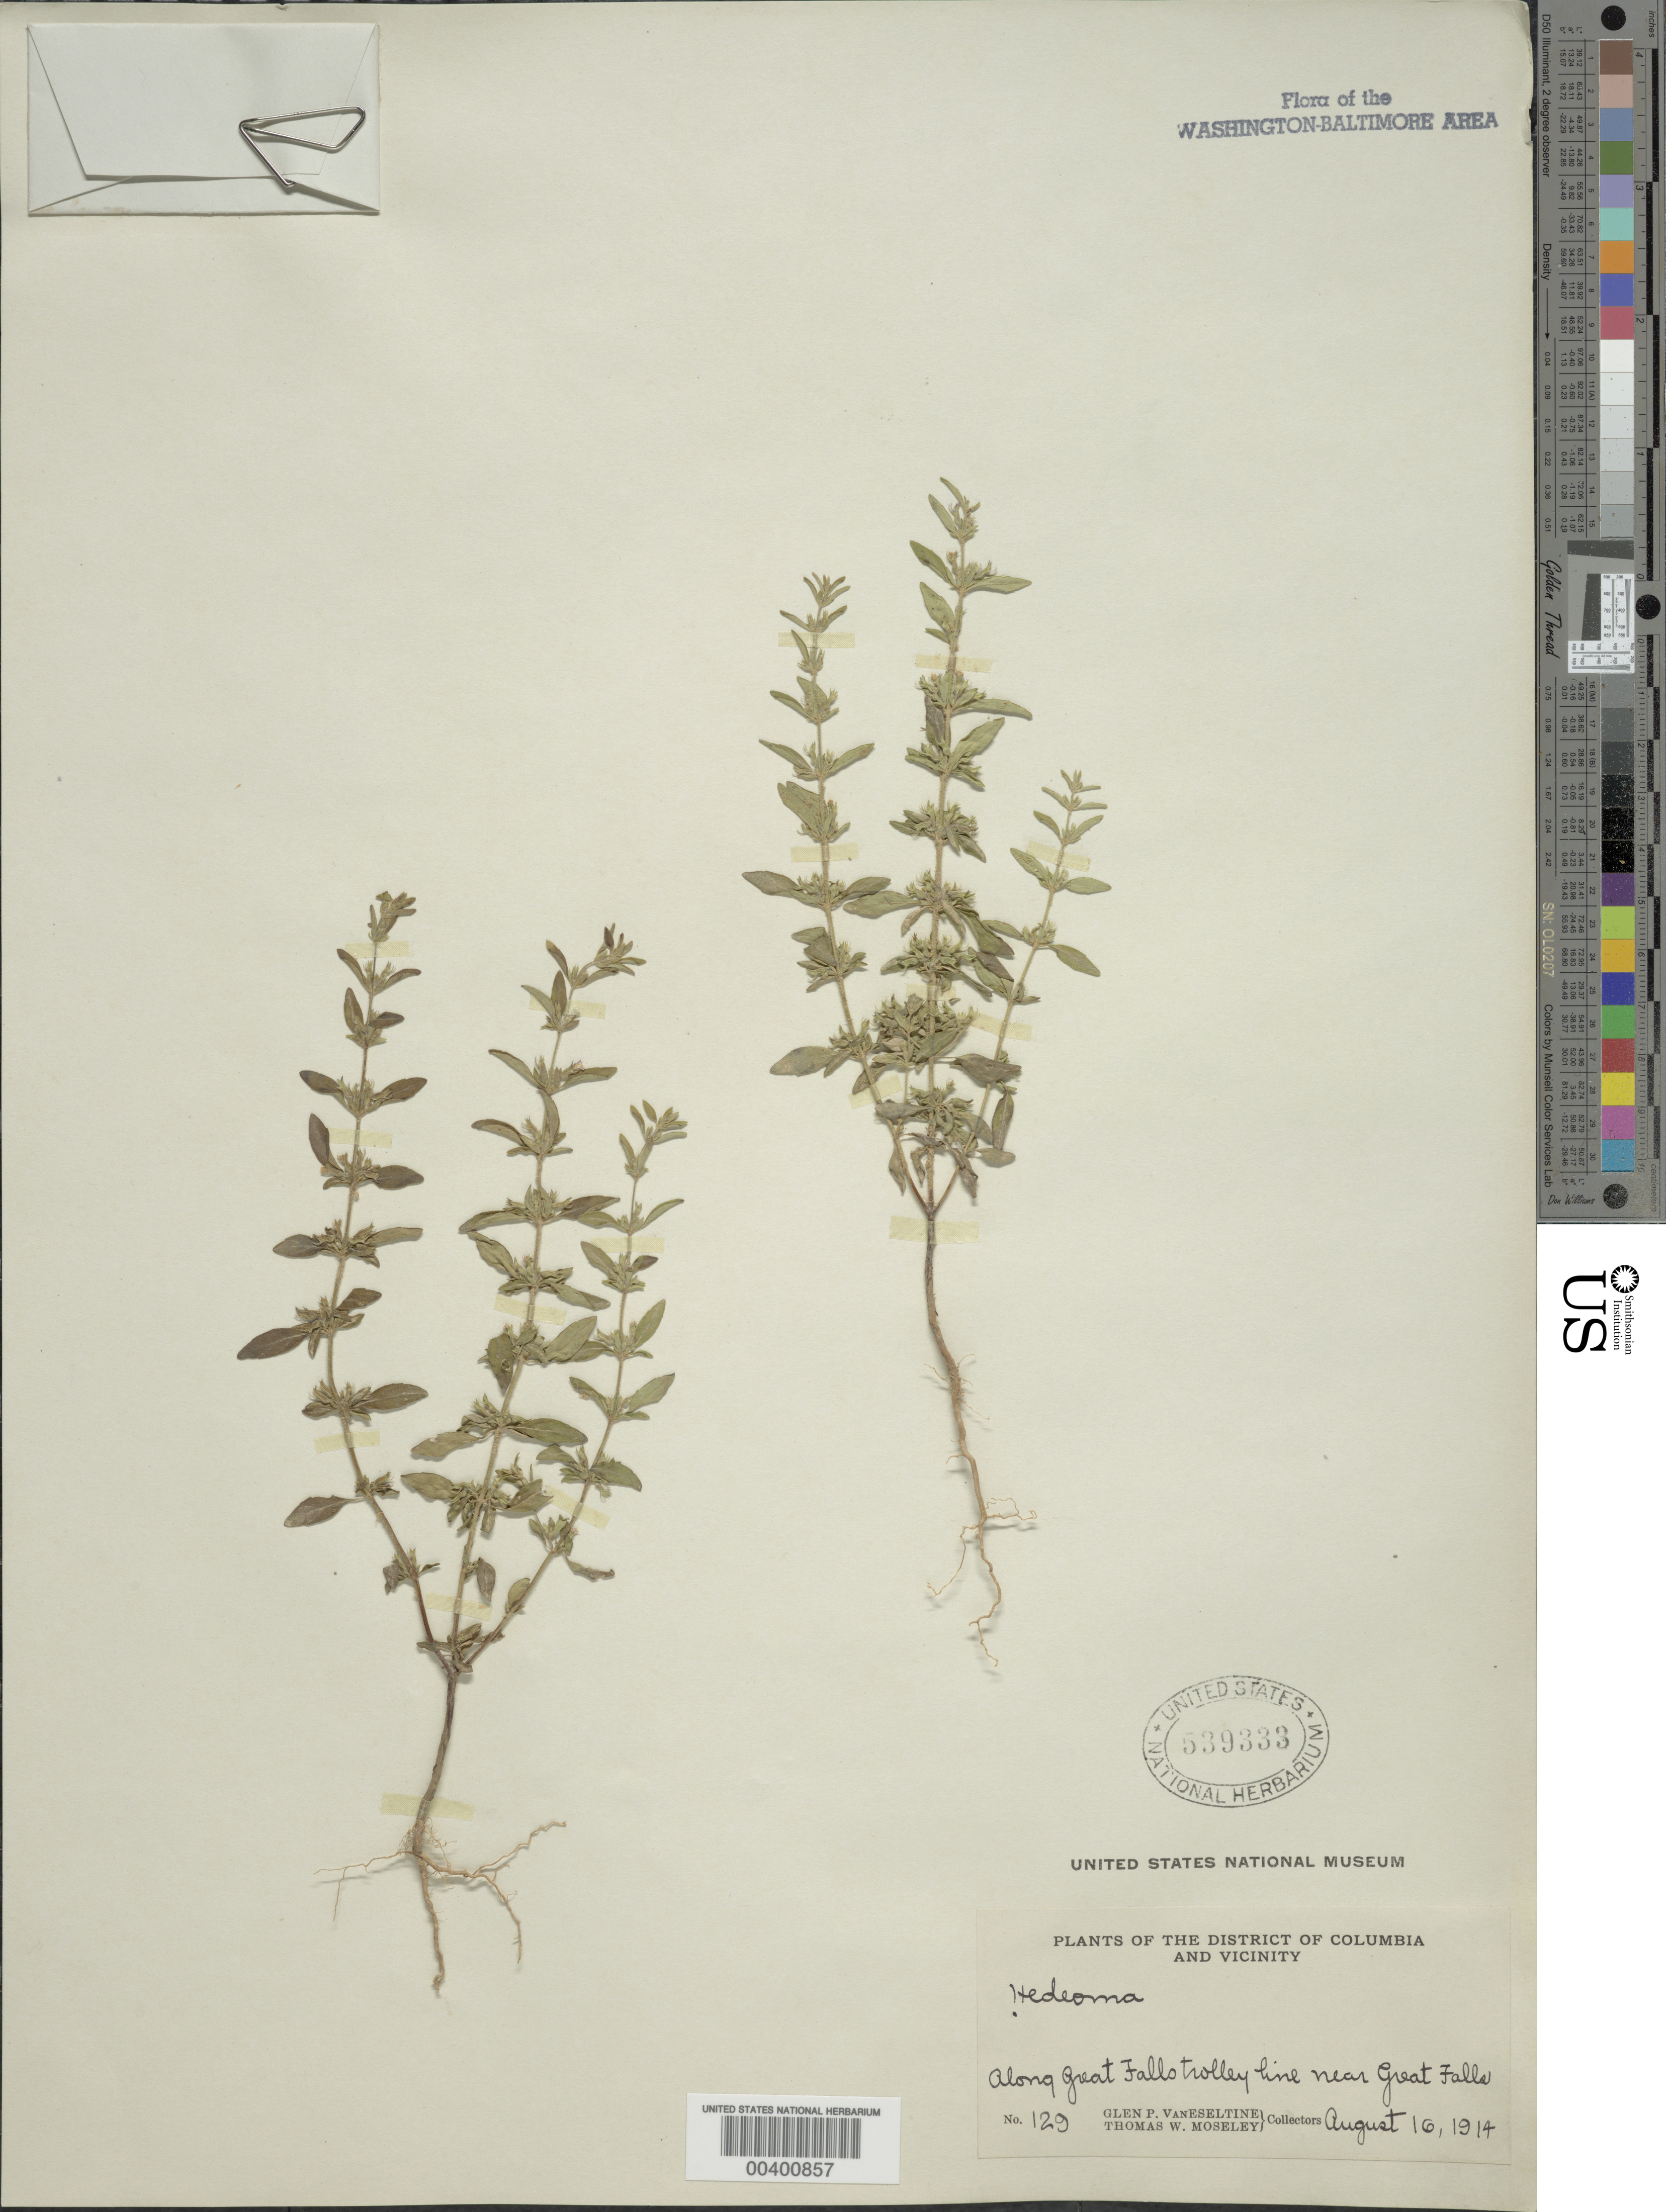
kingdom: Plantae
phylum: Tracheophyta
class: Magnoliopsida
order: Lamiales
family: Lamiaceae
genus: Hedeoma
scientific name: Hedeoma pulegioides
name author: (L.) Pers.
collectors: G. P. Van Eseltine & T. Moseley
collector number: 129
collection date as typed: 16 Aug 1914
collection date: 1914-08-16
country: United States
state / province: Maryland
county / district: Montgomery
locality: Great Falls Trolley Line near Great Falls C. & O. Canal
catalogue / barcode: US 539333